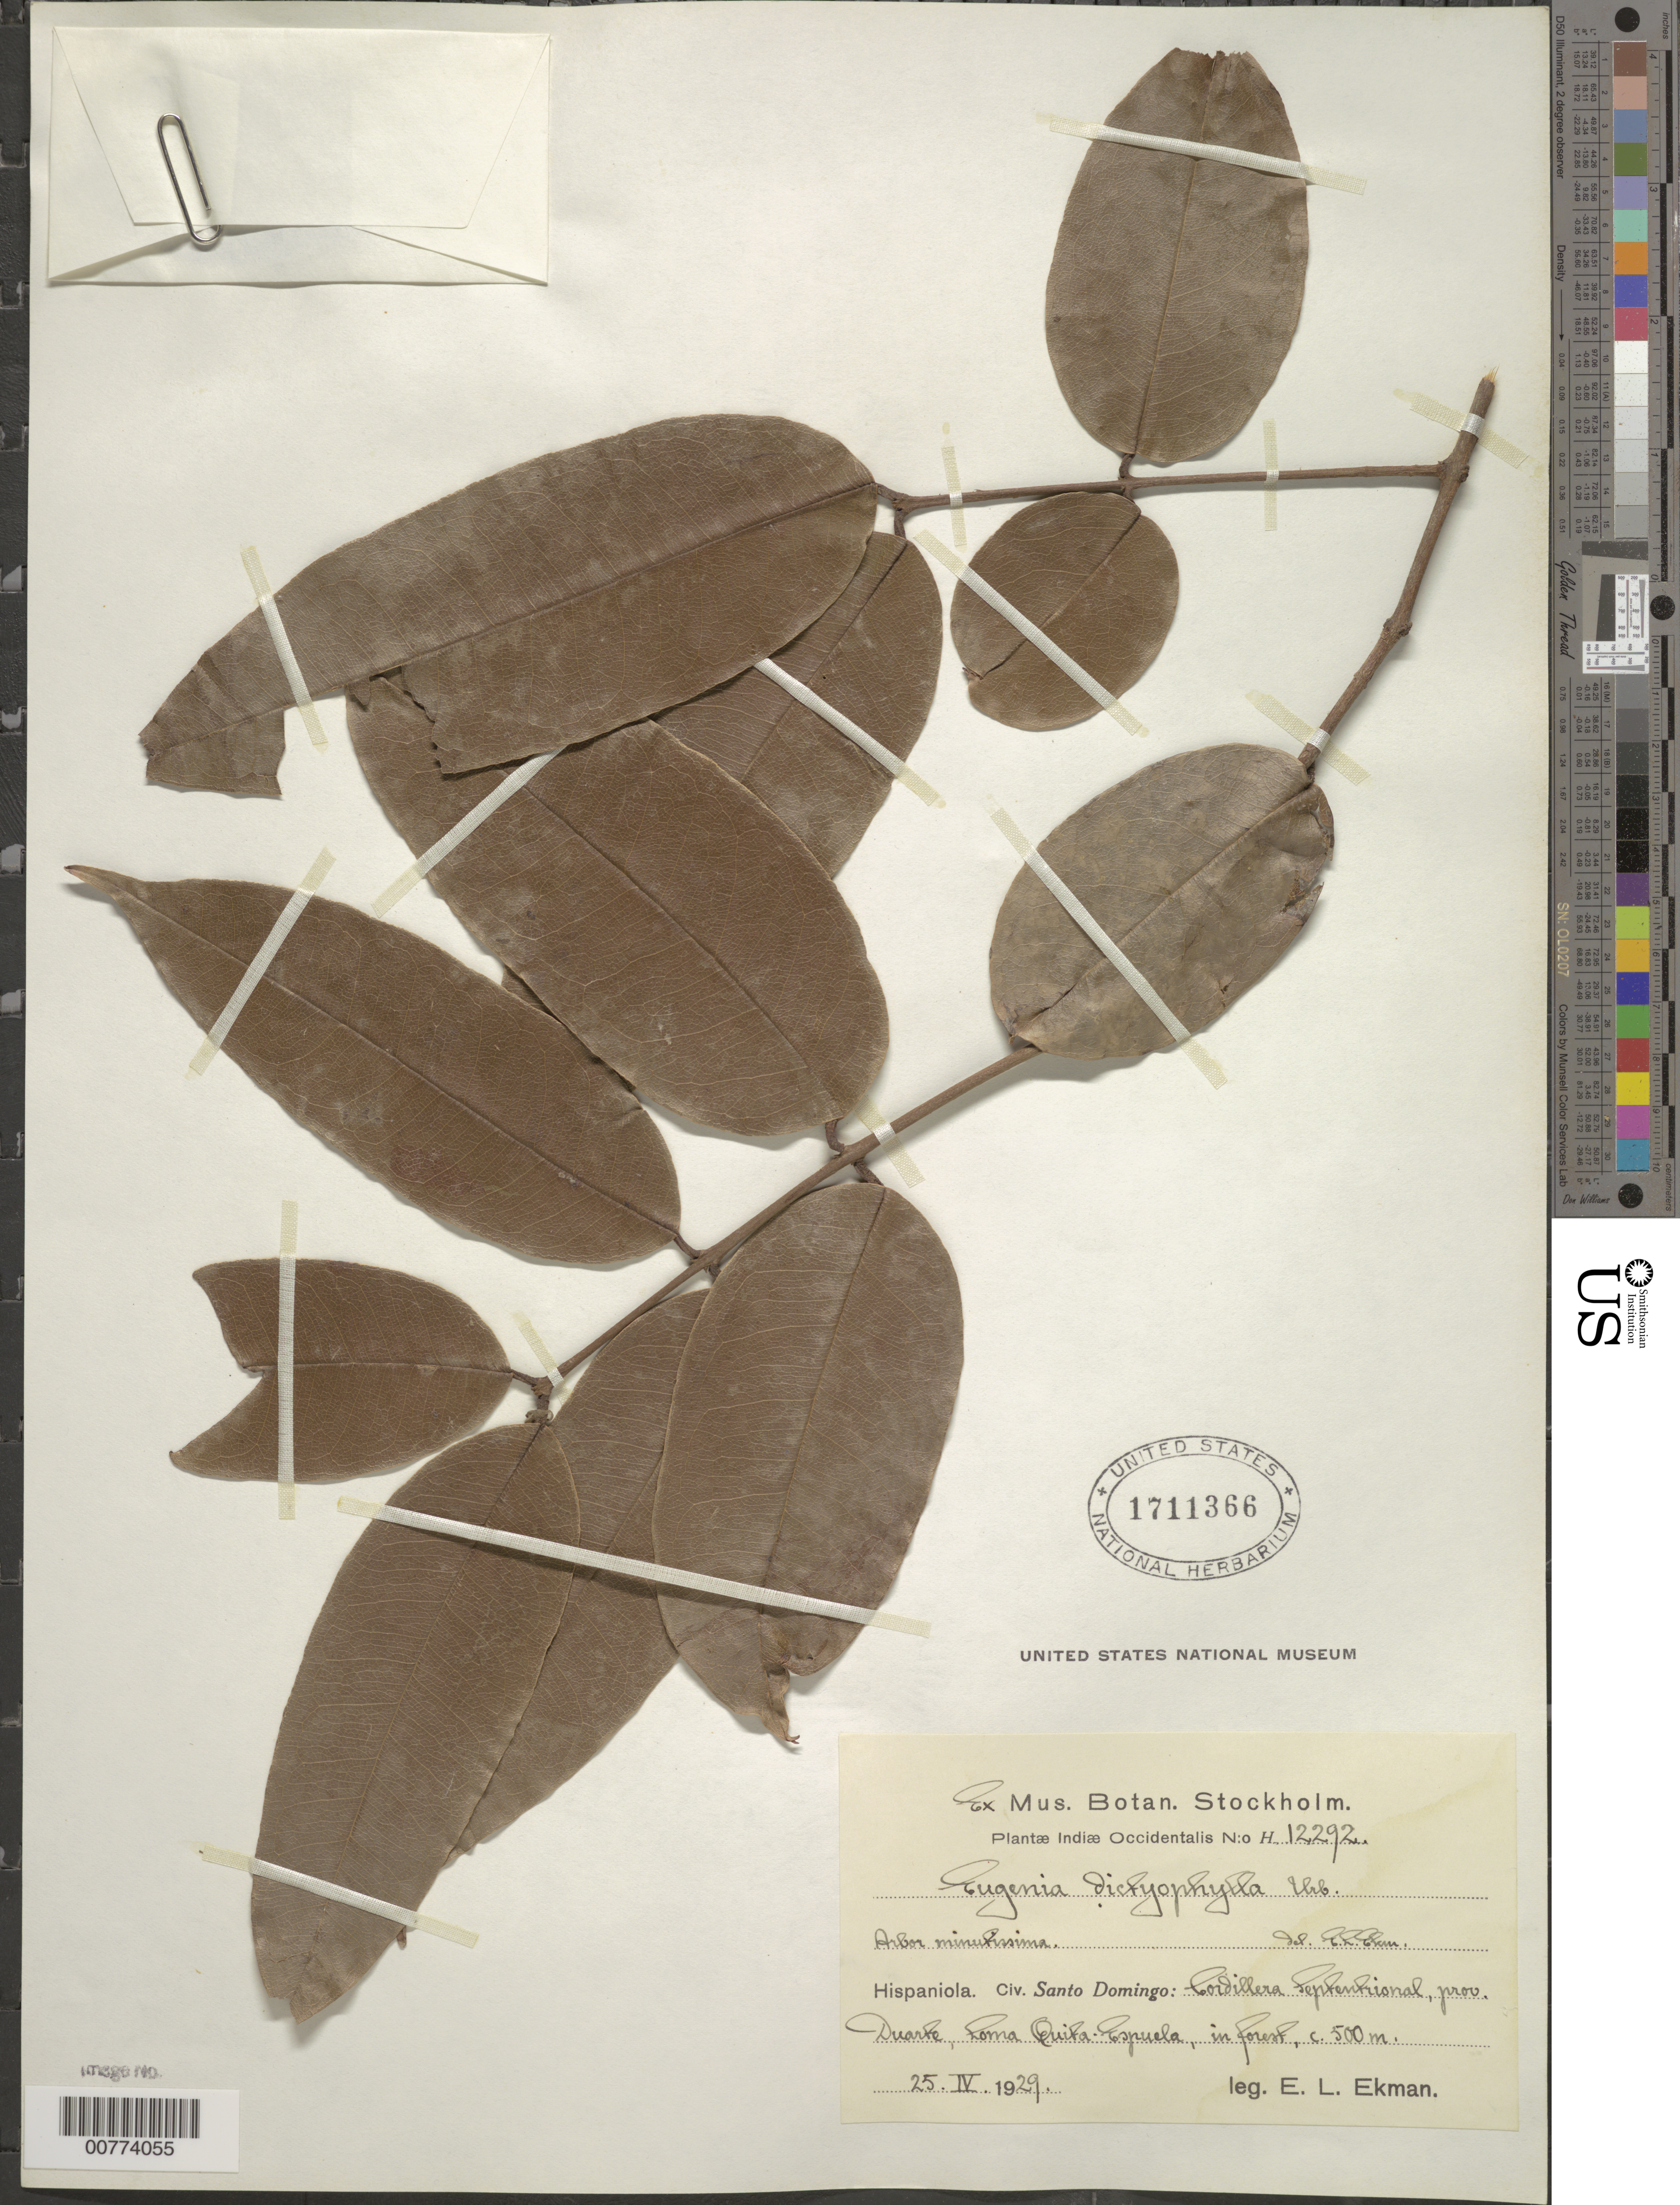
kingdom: Plantae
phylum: Tracheophyta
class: Magnoliopsida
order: Myrtales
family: Myrtaceae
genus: Eugenia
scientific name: Eugenia dictyophylla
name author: Urb.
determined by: Ekman, E. L.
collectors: E. L. Ekman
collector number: H 12292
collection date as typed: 25 Apr 1929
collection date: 1929-04-25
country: Dominican Republic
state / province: Duarte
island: Hispaniola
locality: Cordillera Septentrional, Loma Quita Espuela.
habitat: In forest.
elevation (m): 500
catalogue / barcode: US 1711366